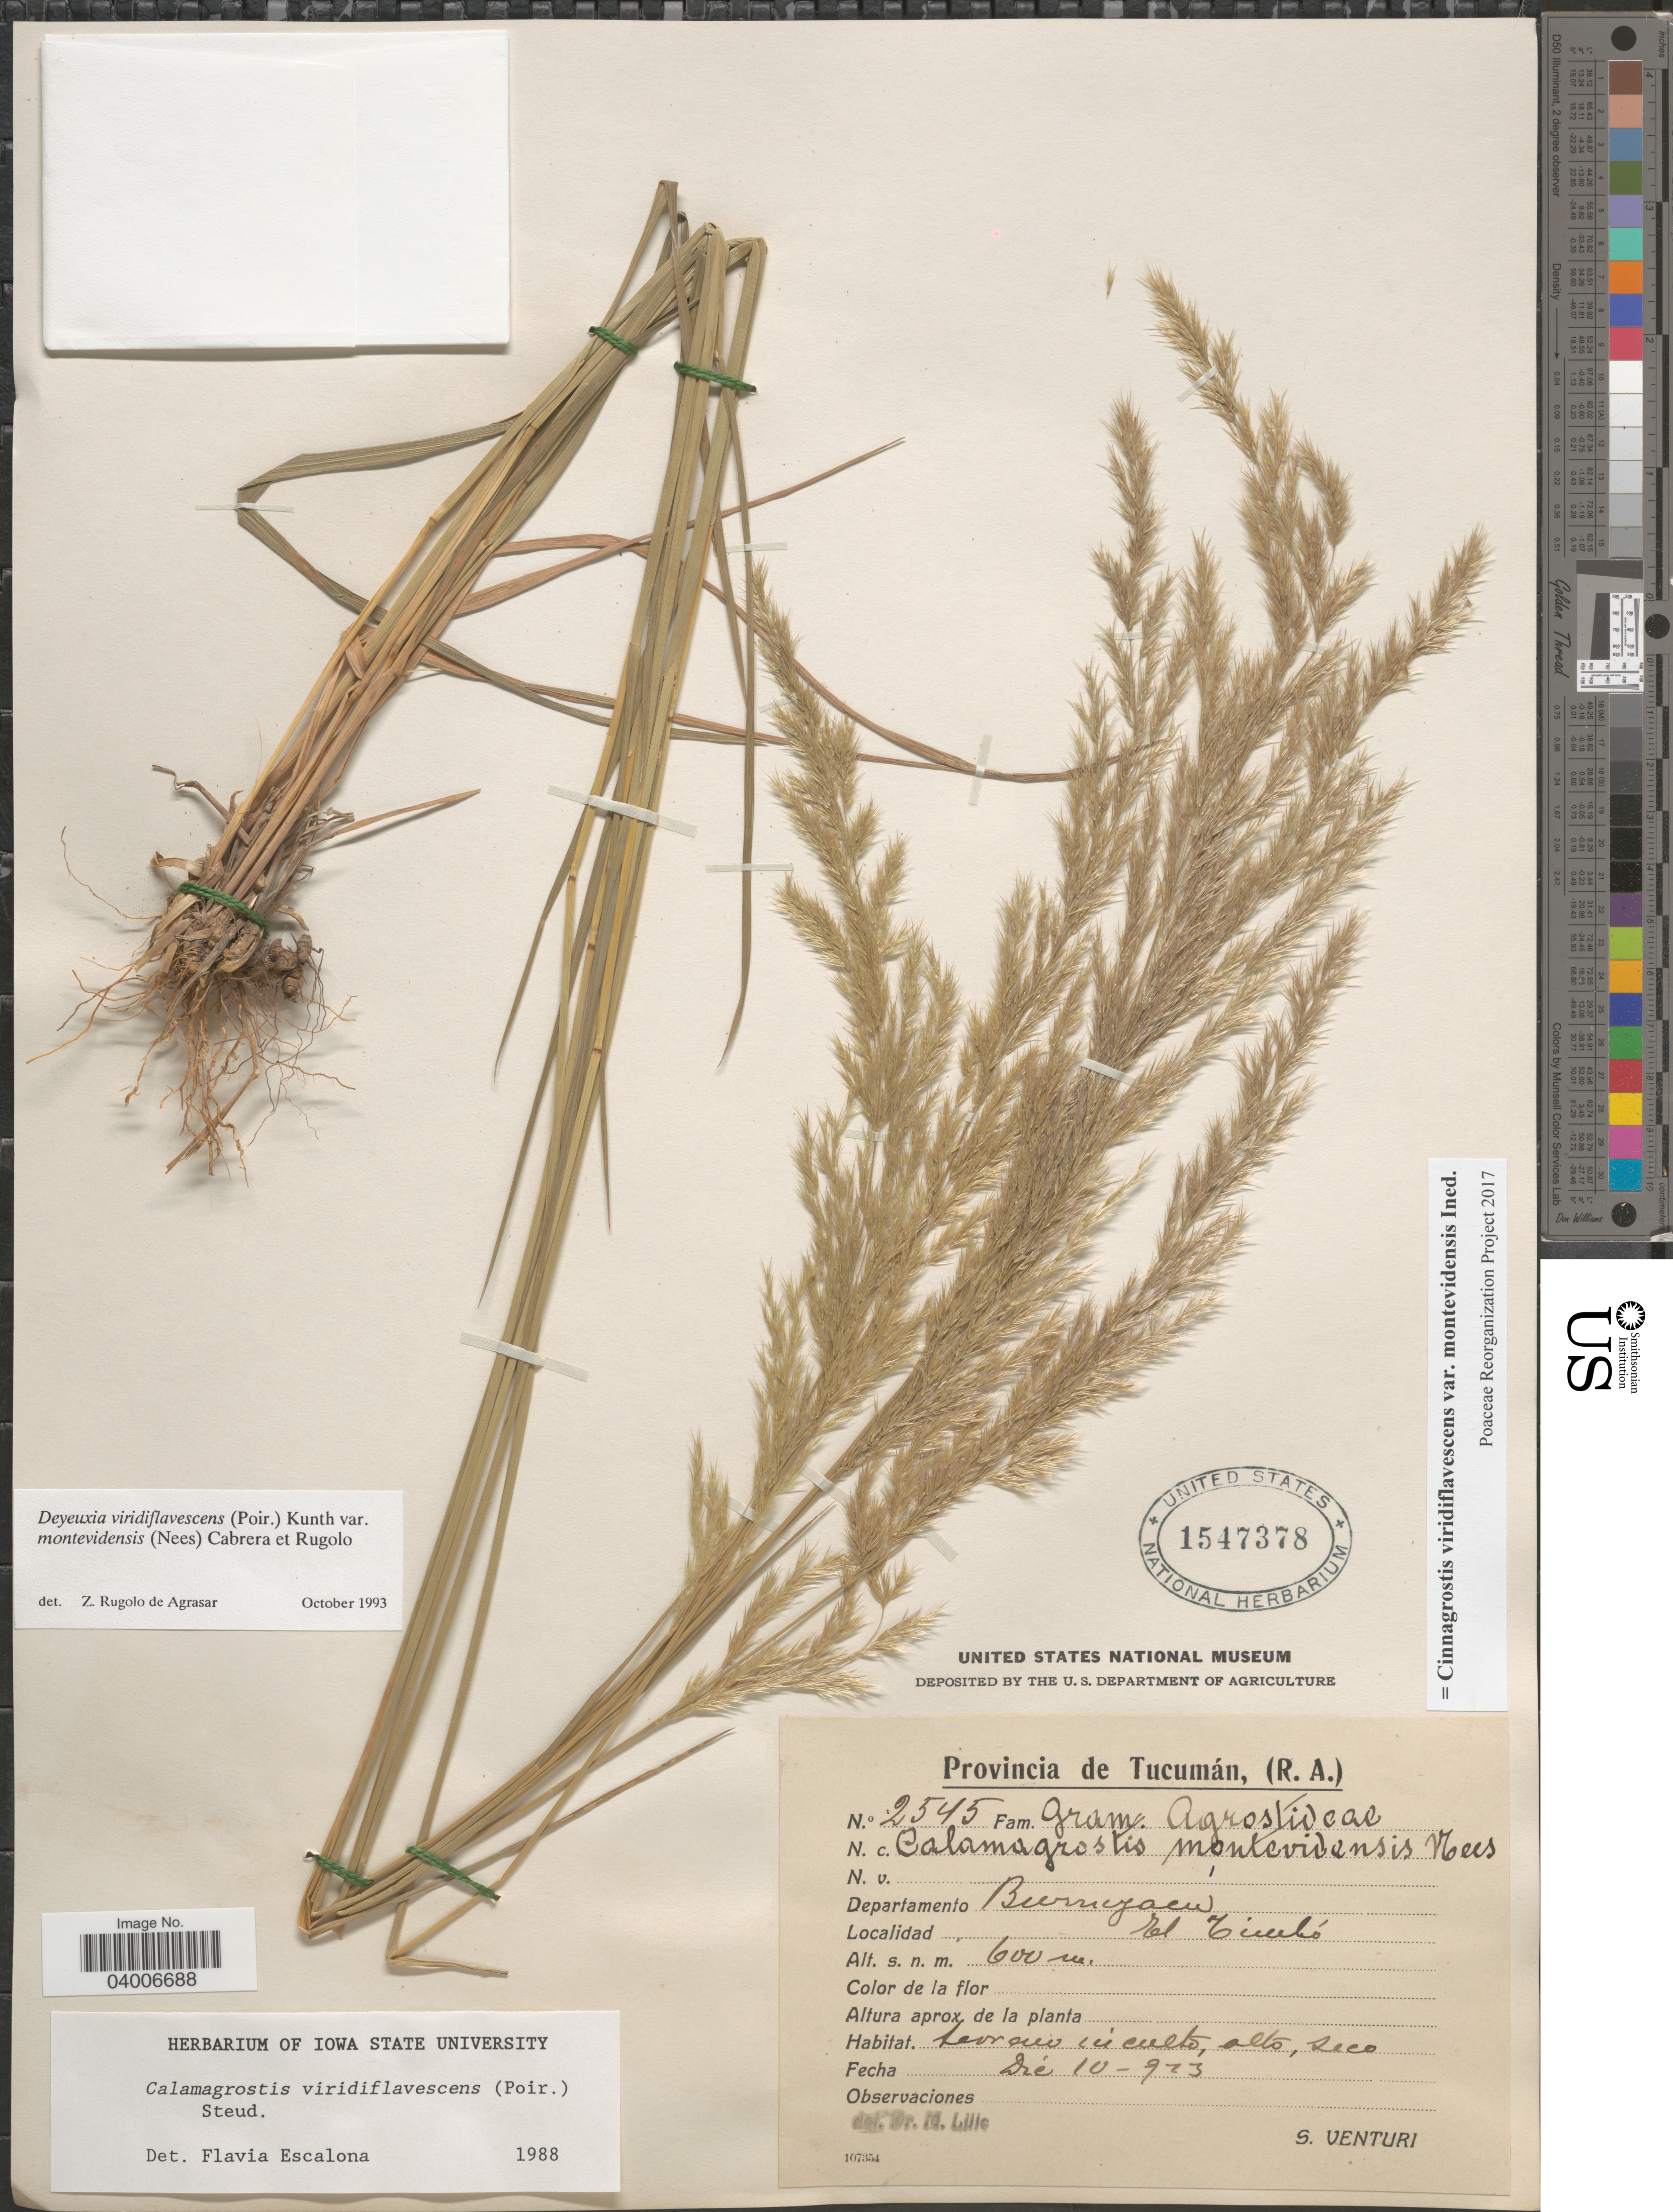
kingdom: Plantae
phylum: Tracheophyta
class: Liliopsida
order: Poales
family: Poaceae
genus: Cinnagrostis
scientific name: Cinnagrostis viridiflavescens var. montevidensis ined.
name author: (Nees) P.M. Peterson et al.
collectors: S. Venturi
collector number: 2545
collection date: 1923-12-10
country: Argentina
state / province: Tucuman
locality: Departamento Burroyaco. El Timbó.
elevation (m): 600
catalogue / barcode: US 1547378